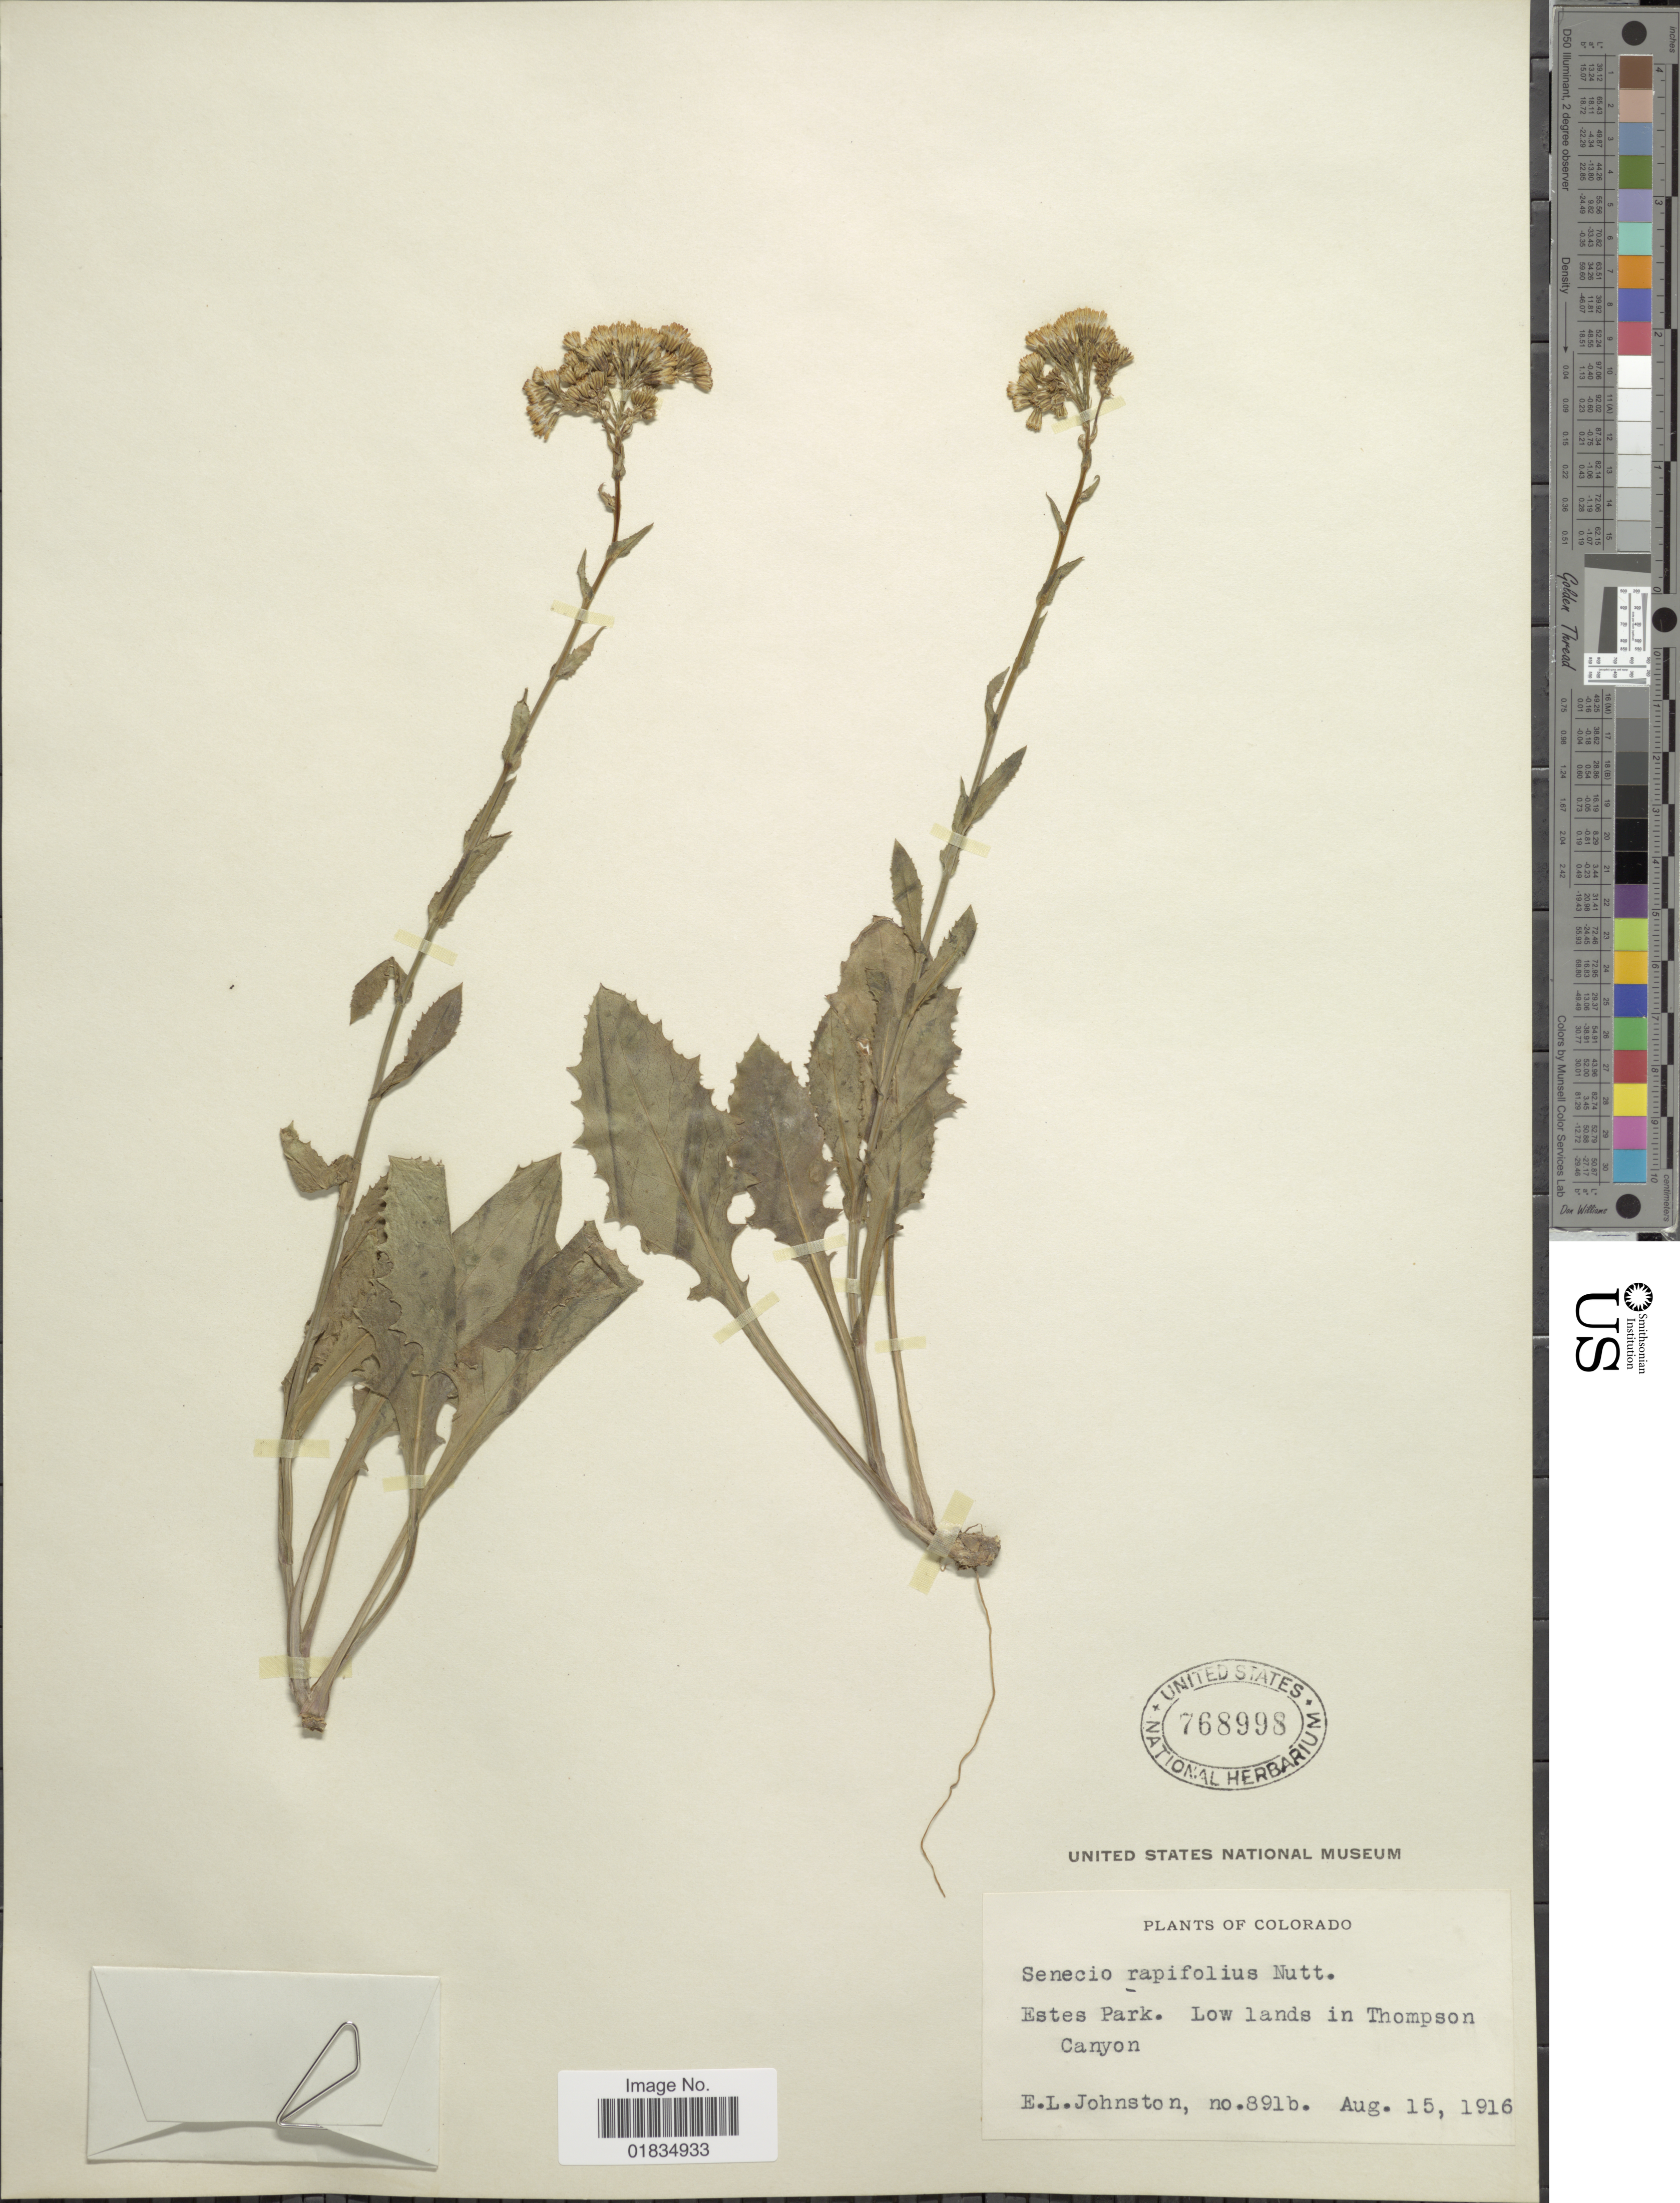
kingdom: Plantae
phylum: Tracheophyta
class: Magnoliopsida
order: Asterales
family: Asteraceae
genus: Senecio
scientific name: Senecio rapifolius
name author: Nutt.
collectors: E. L. Johnston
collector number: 891b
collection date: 1916-08-15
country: United States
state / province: Colorado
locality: Estes Park. Low lands in Thompson Canyon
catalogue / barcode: US 768998